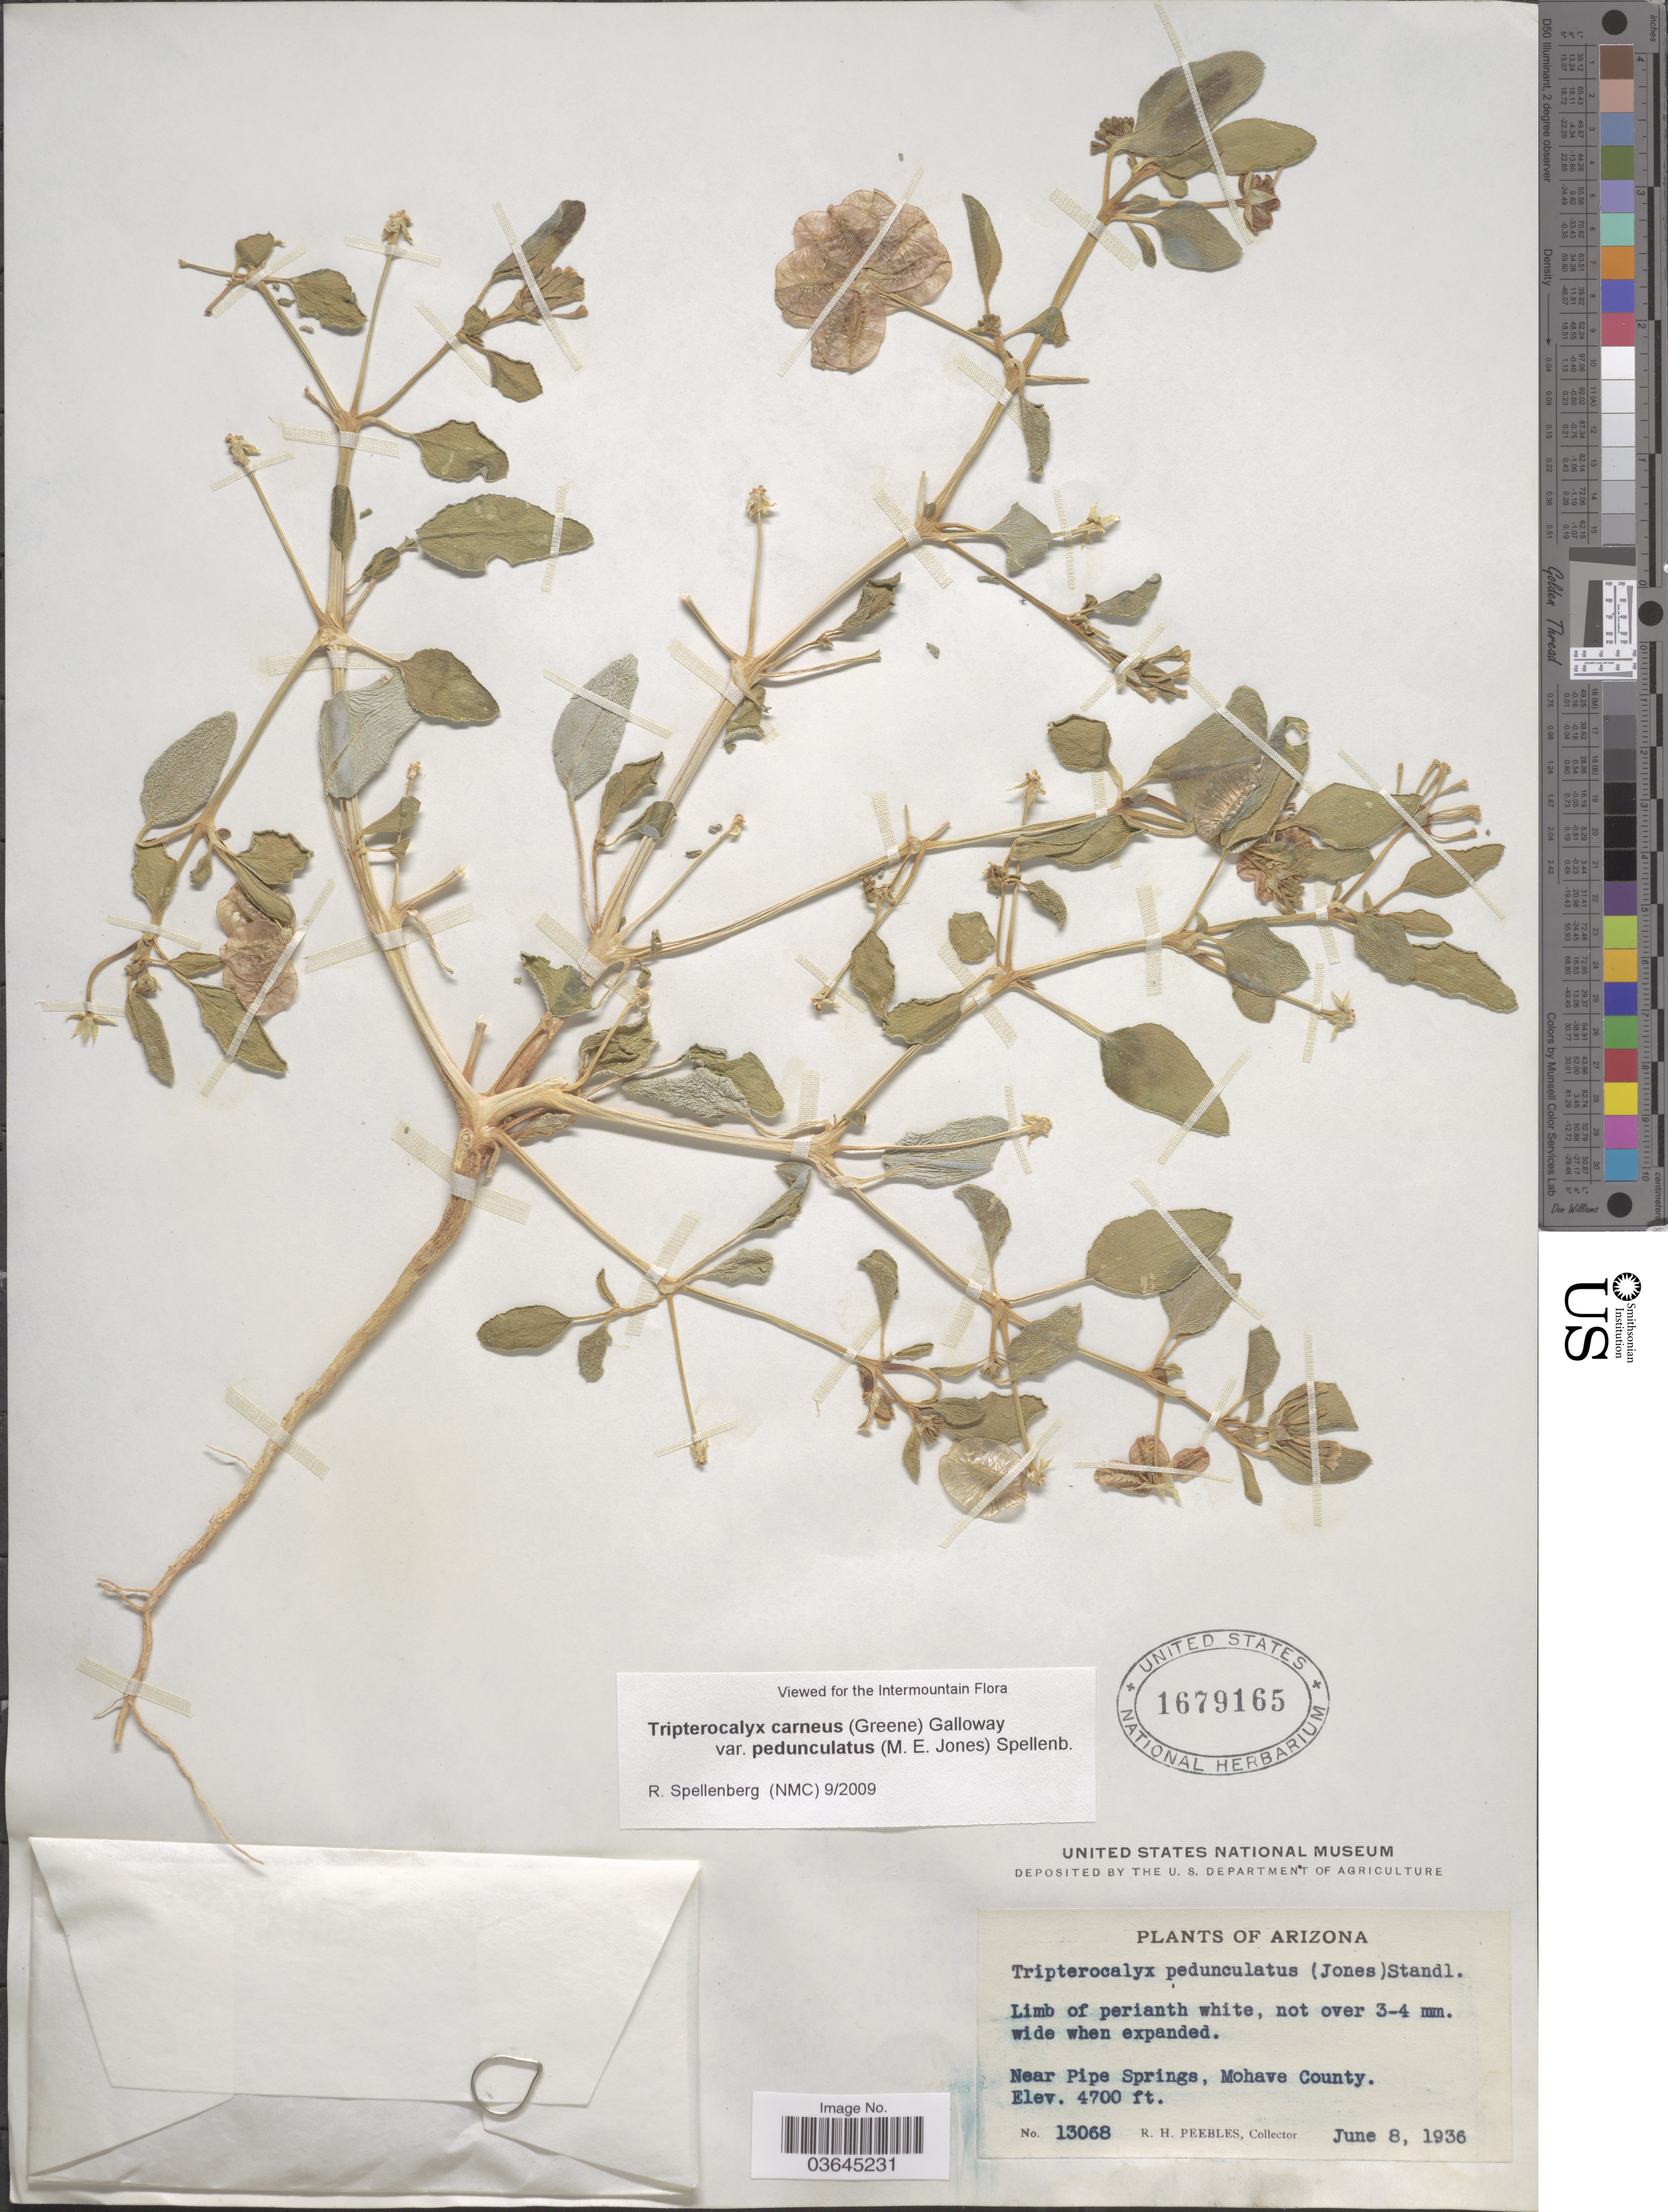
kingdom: Plantae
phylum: Tracheophyta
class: Magnoliopsida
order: Caryophyllales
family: Nyctaginaceae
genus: Tripterocalyx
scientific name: Tripterocalyx carneus var. pedunculatus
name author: (M.E. Jones) Spellenb.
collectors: R. H. Peebles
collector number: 13068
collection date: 1936-06-08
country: United States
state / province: Arizona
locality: Near Pipe Springs, Mohave County.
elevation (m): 1433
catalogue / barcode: US 1679165